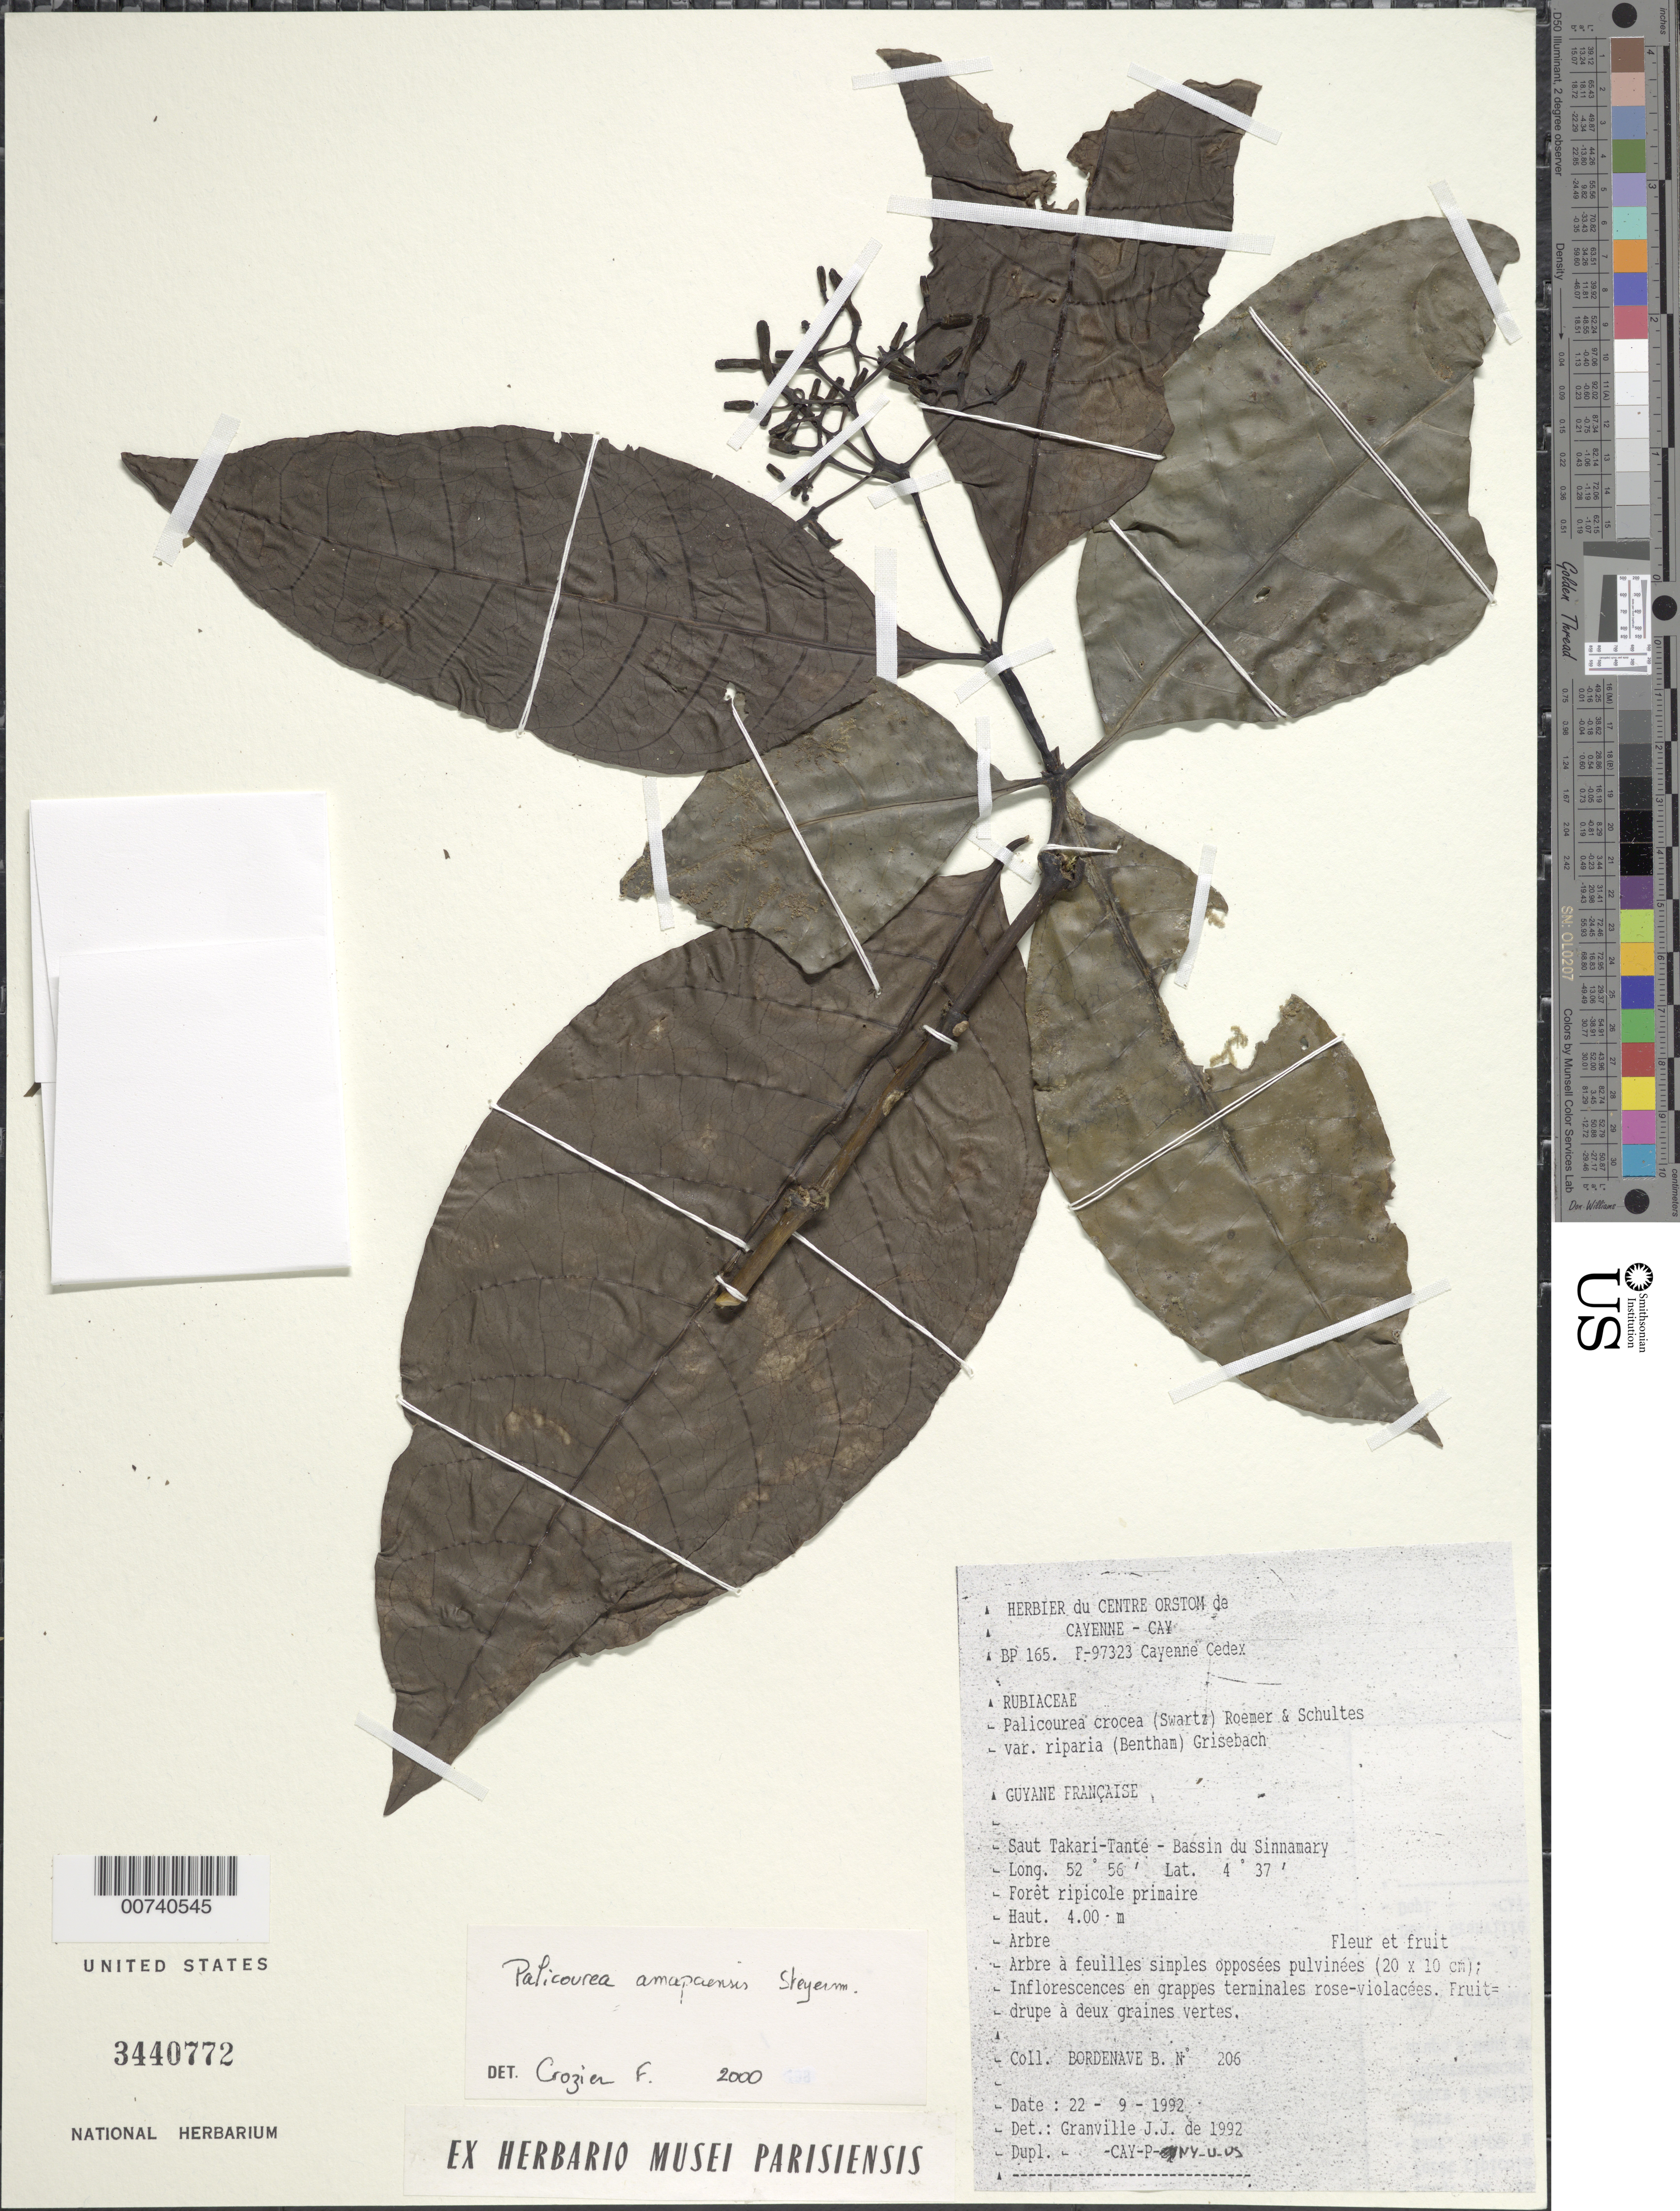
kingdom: Plantae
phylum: Tracheophyta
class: Magnoliopsida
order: Gentianales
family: Rubiaceae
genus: Palicourea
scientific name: Palicourea amapaensis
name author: Steyerm.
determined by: Crozier, F.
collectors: B. Bordenave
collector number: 206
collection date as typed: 22-Sep-92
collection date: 1992-09-22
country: French Guiana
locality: Saut Takari-Tanté, Bassin du Sinnamary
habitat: Primary riparian forest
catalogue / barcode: US 3440772